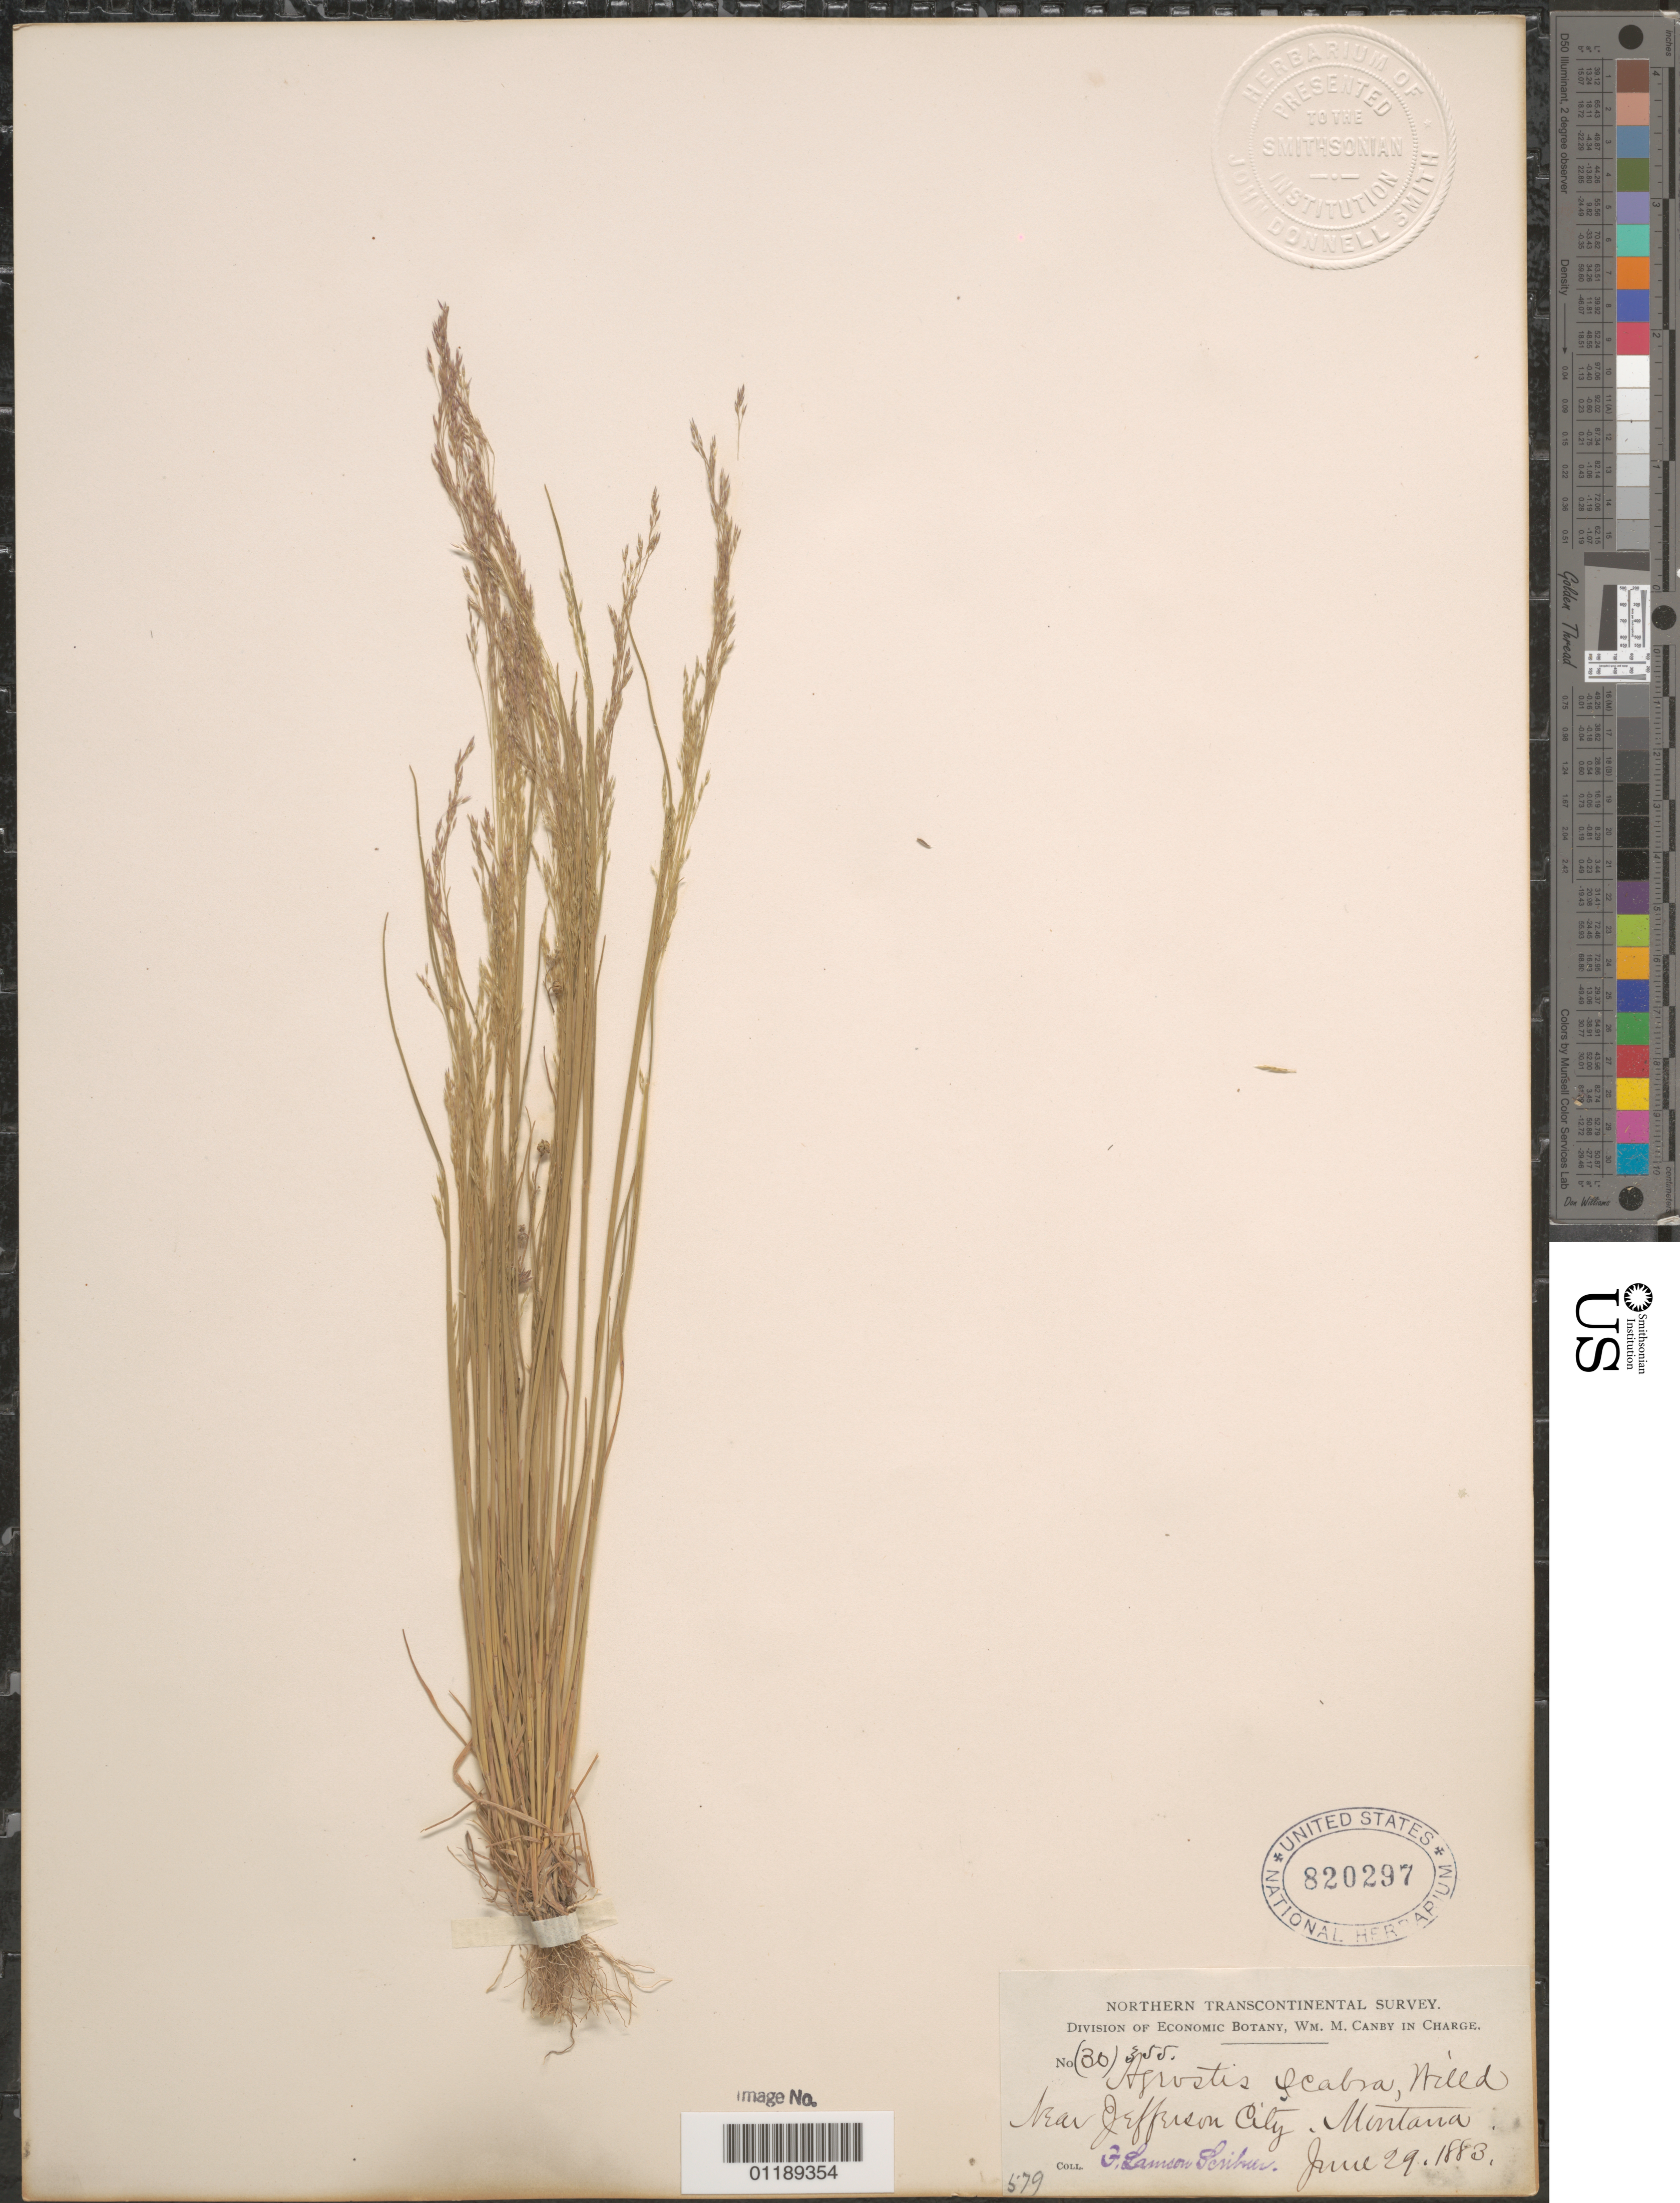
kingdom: Plantae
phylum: Tracheophyta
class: Liliopsida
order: Poales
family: Poaceae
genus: Agrostis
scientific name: Agrostis scabra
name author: Willd.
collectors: F. L. Scribner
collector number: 355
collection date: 1883-06-29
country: United States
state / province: Montana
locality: Near Jefferson City.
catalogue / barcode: US 820297